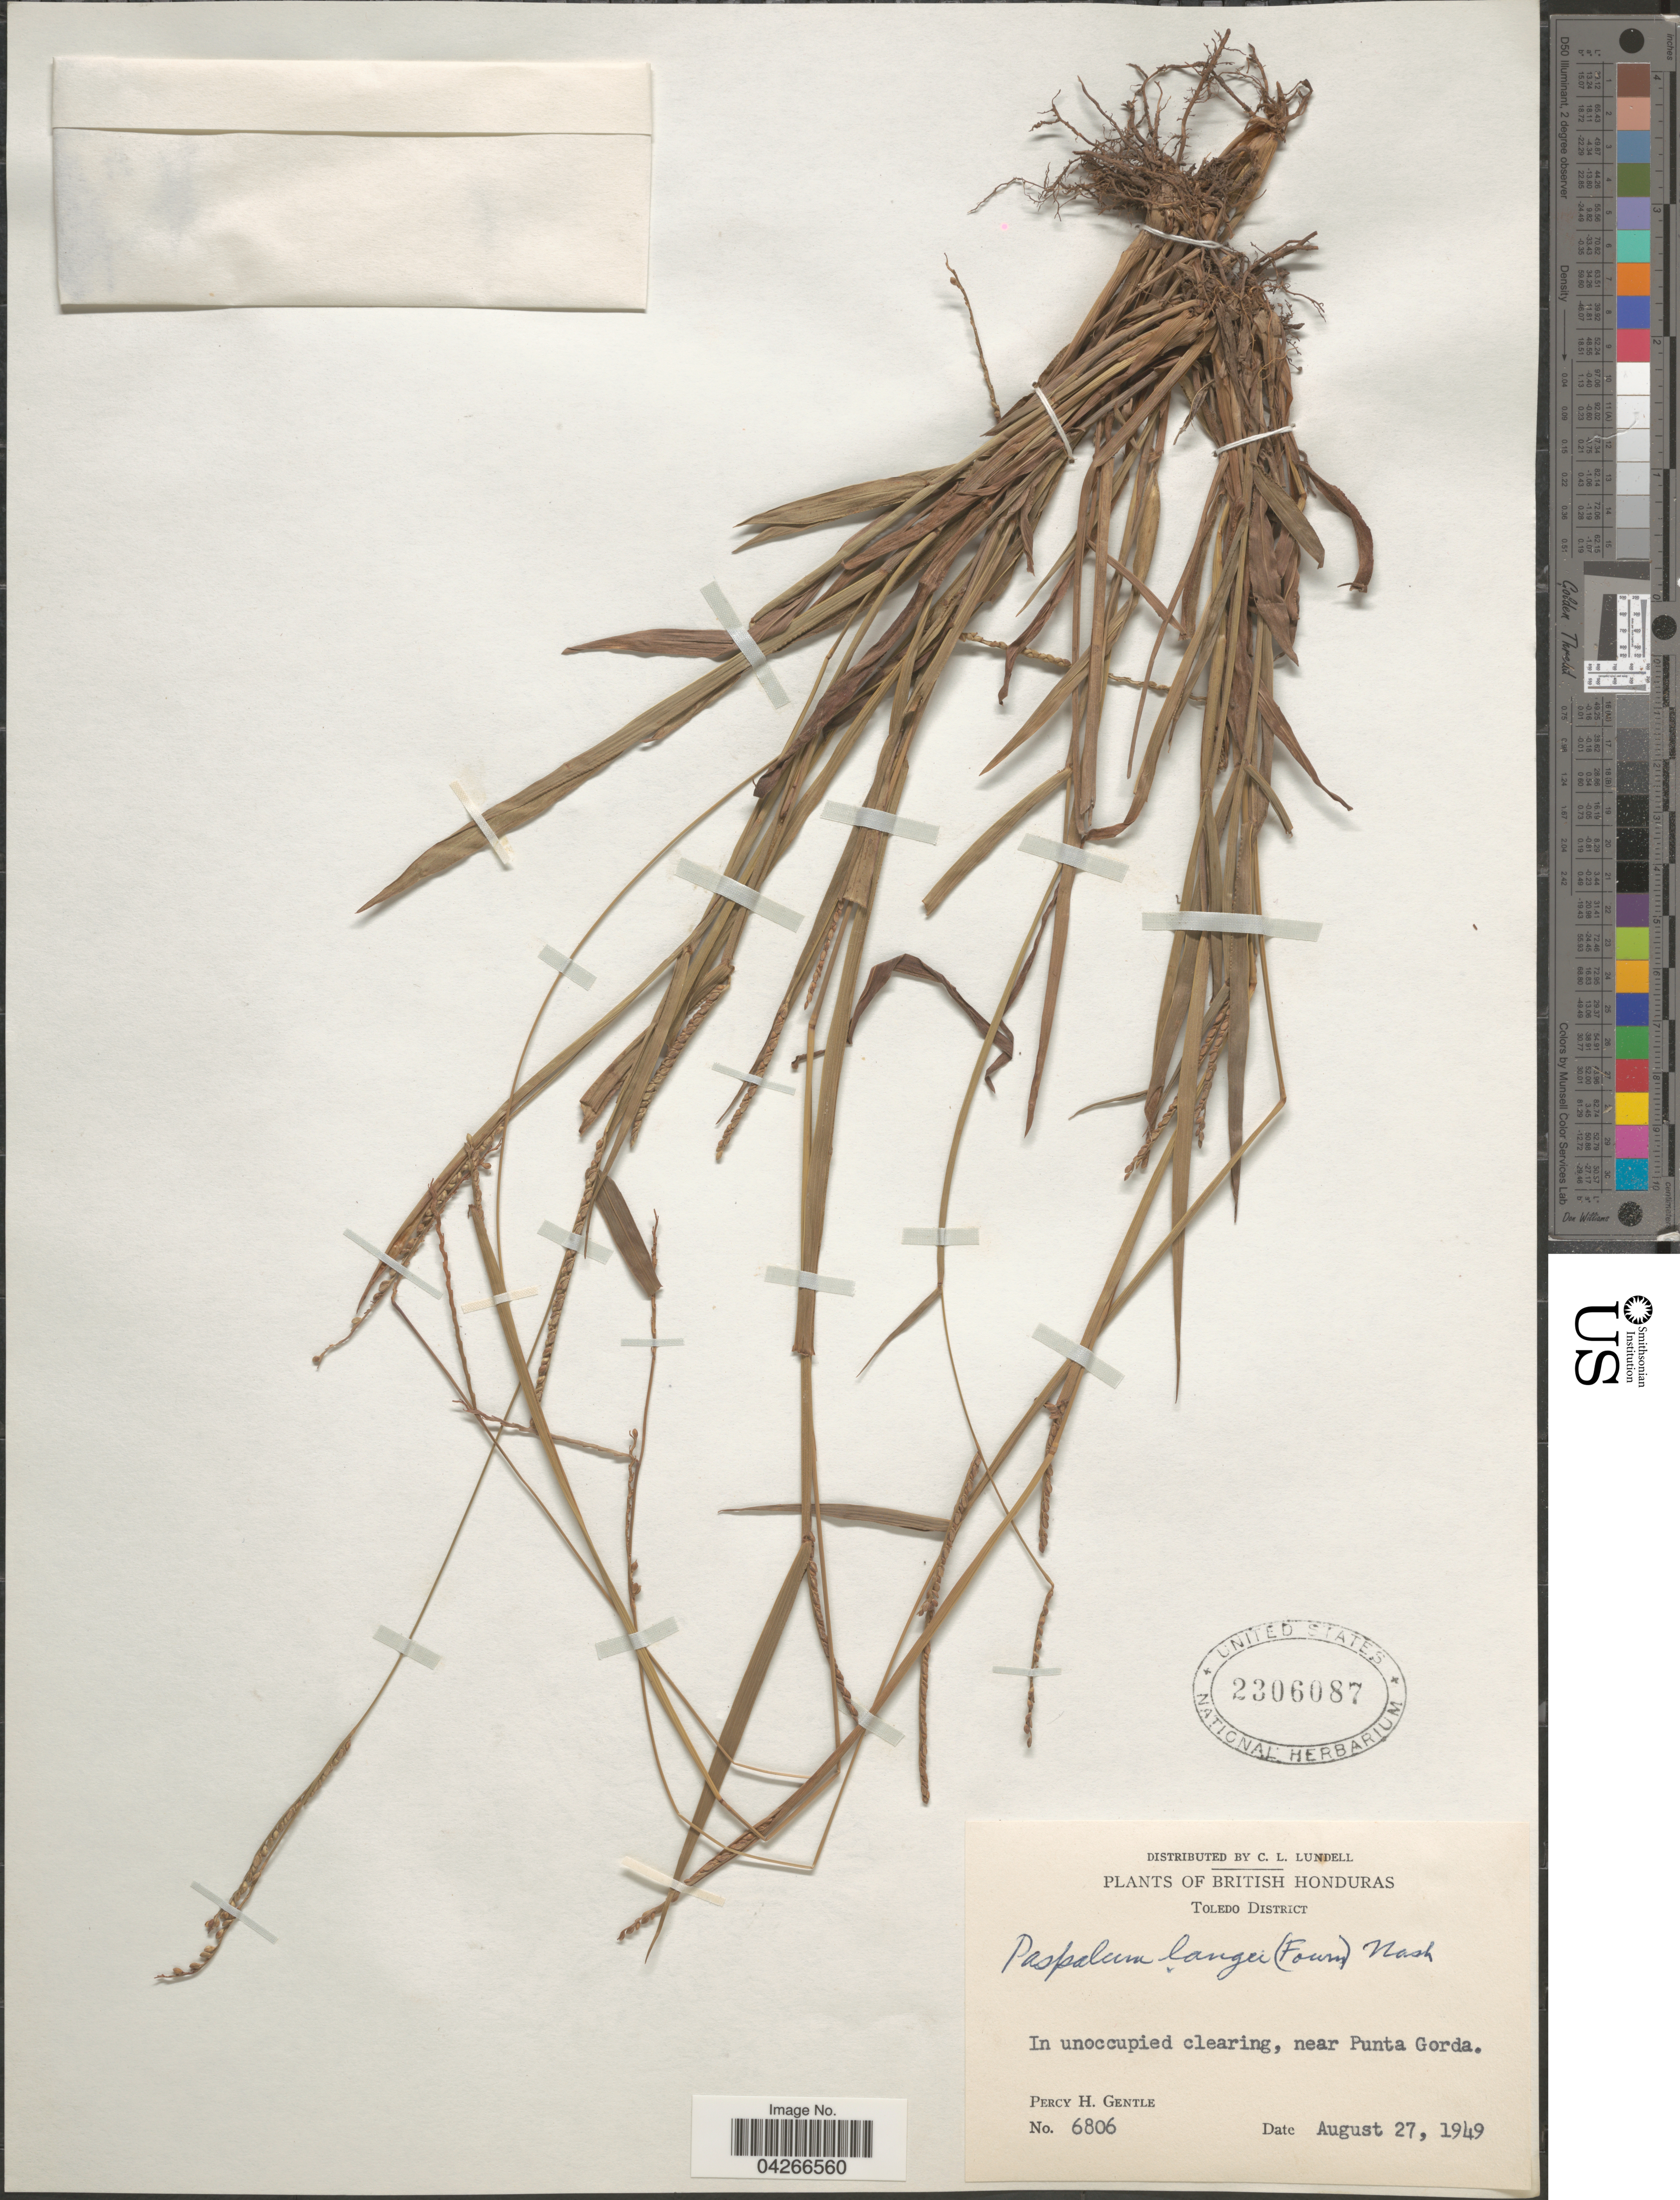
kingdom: Plantae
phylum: Tracheophyta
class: Liliopsida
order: Poales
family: Poaceae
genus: Paspalum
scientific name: Paspalum langei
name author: (E. Fourn.) Nash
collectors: P. H. Gentle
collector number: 6806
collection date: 1949-08-27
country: Belize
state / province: Toledo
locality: British Honduras. Toledo District. In unoccupied clearing, near Punta Gorda.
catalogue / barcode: US 2306087